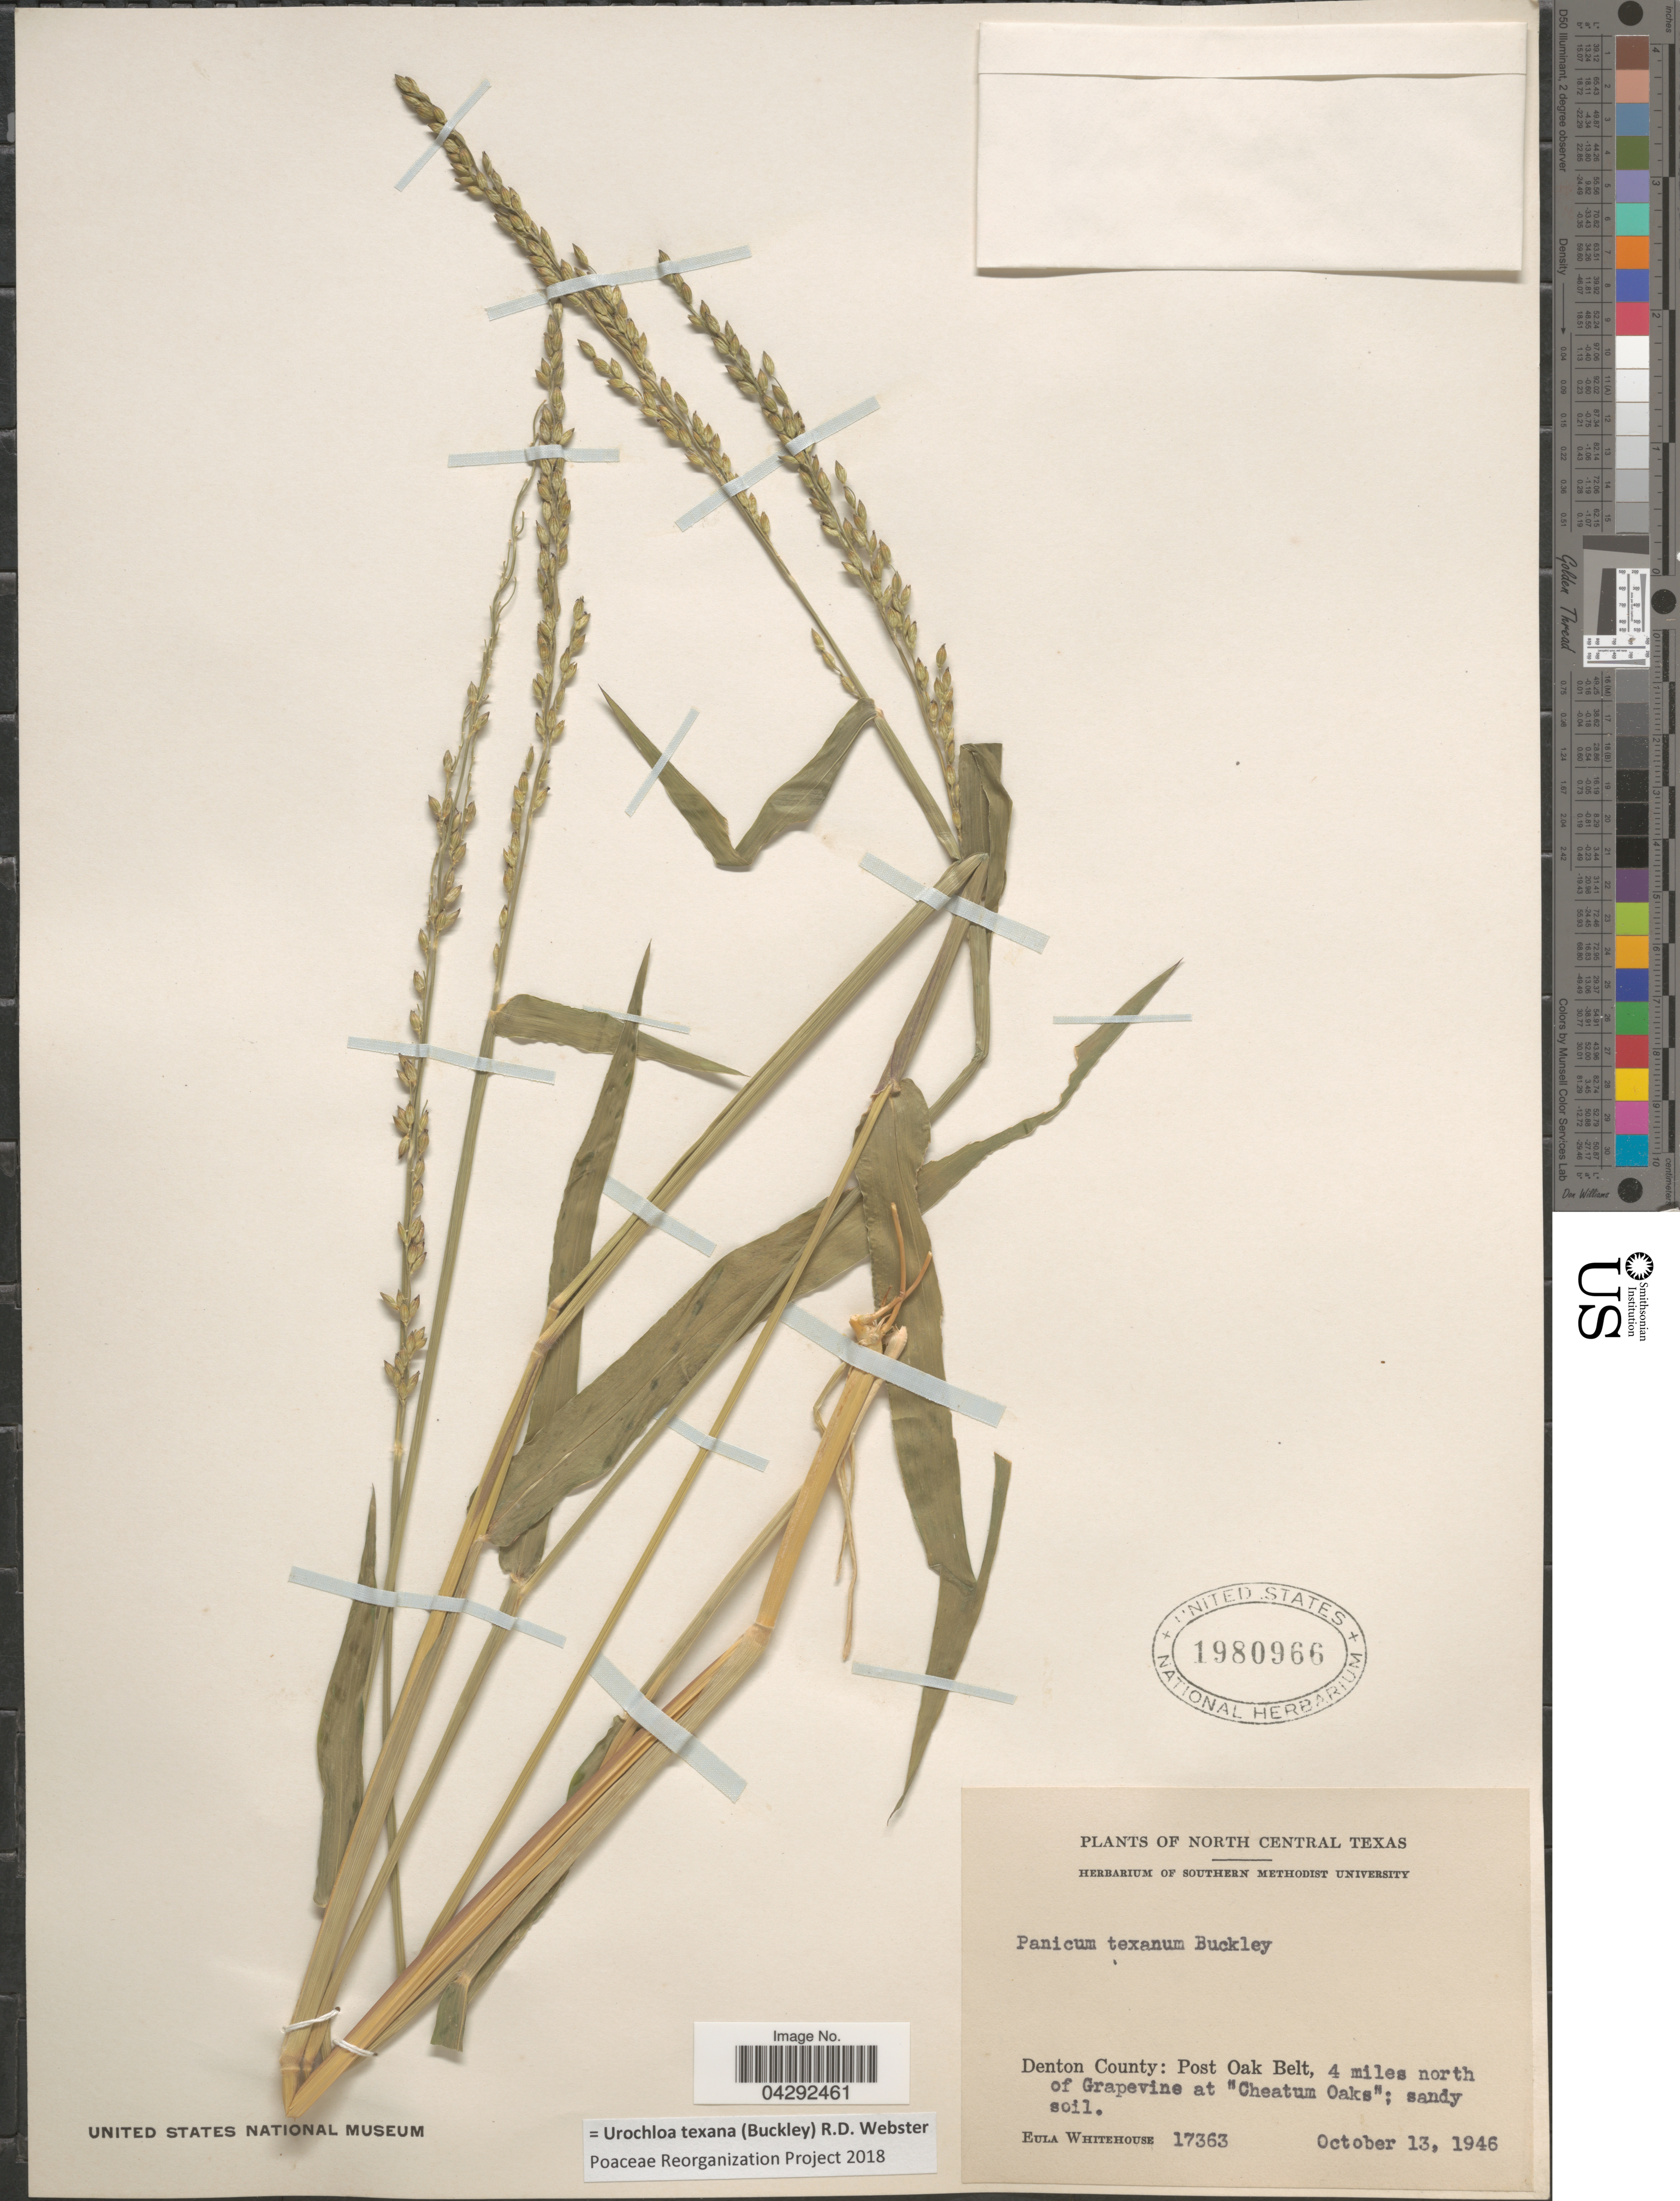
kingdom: Plantae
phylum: Tracheophyta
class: Liliopsida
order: Poales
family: Poaceae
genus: Urochloa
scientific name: Urochloa texana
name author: (Buckley) R.D. Webster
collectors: E. Whitehouse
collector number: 17363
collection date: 1946-10-13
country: United States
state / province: Texas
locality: North Central Texas. Denton County: Post Oak Belt, 4 miles north of Grapevine at "Cheatum Oaks".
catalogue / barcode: US 1980966